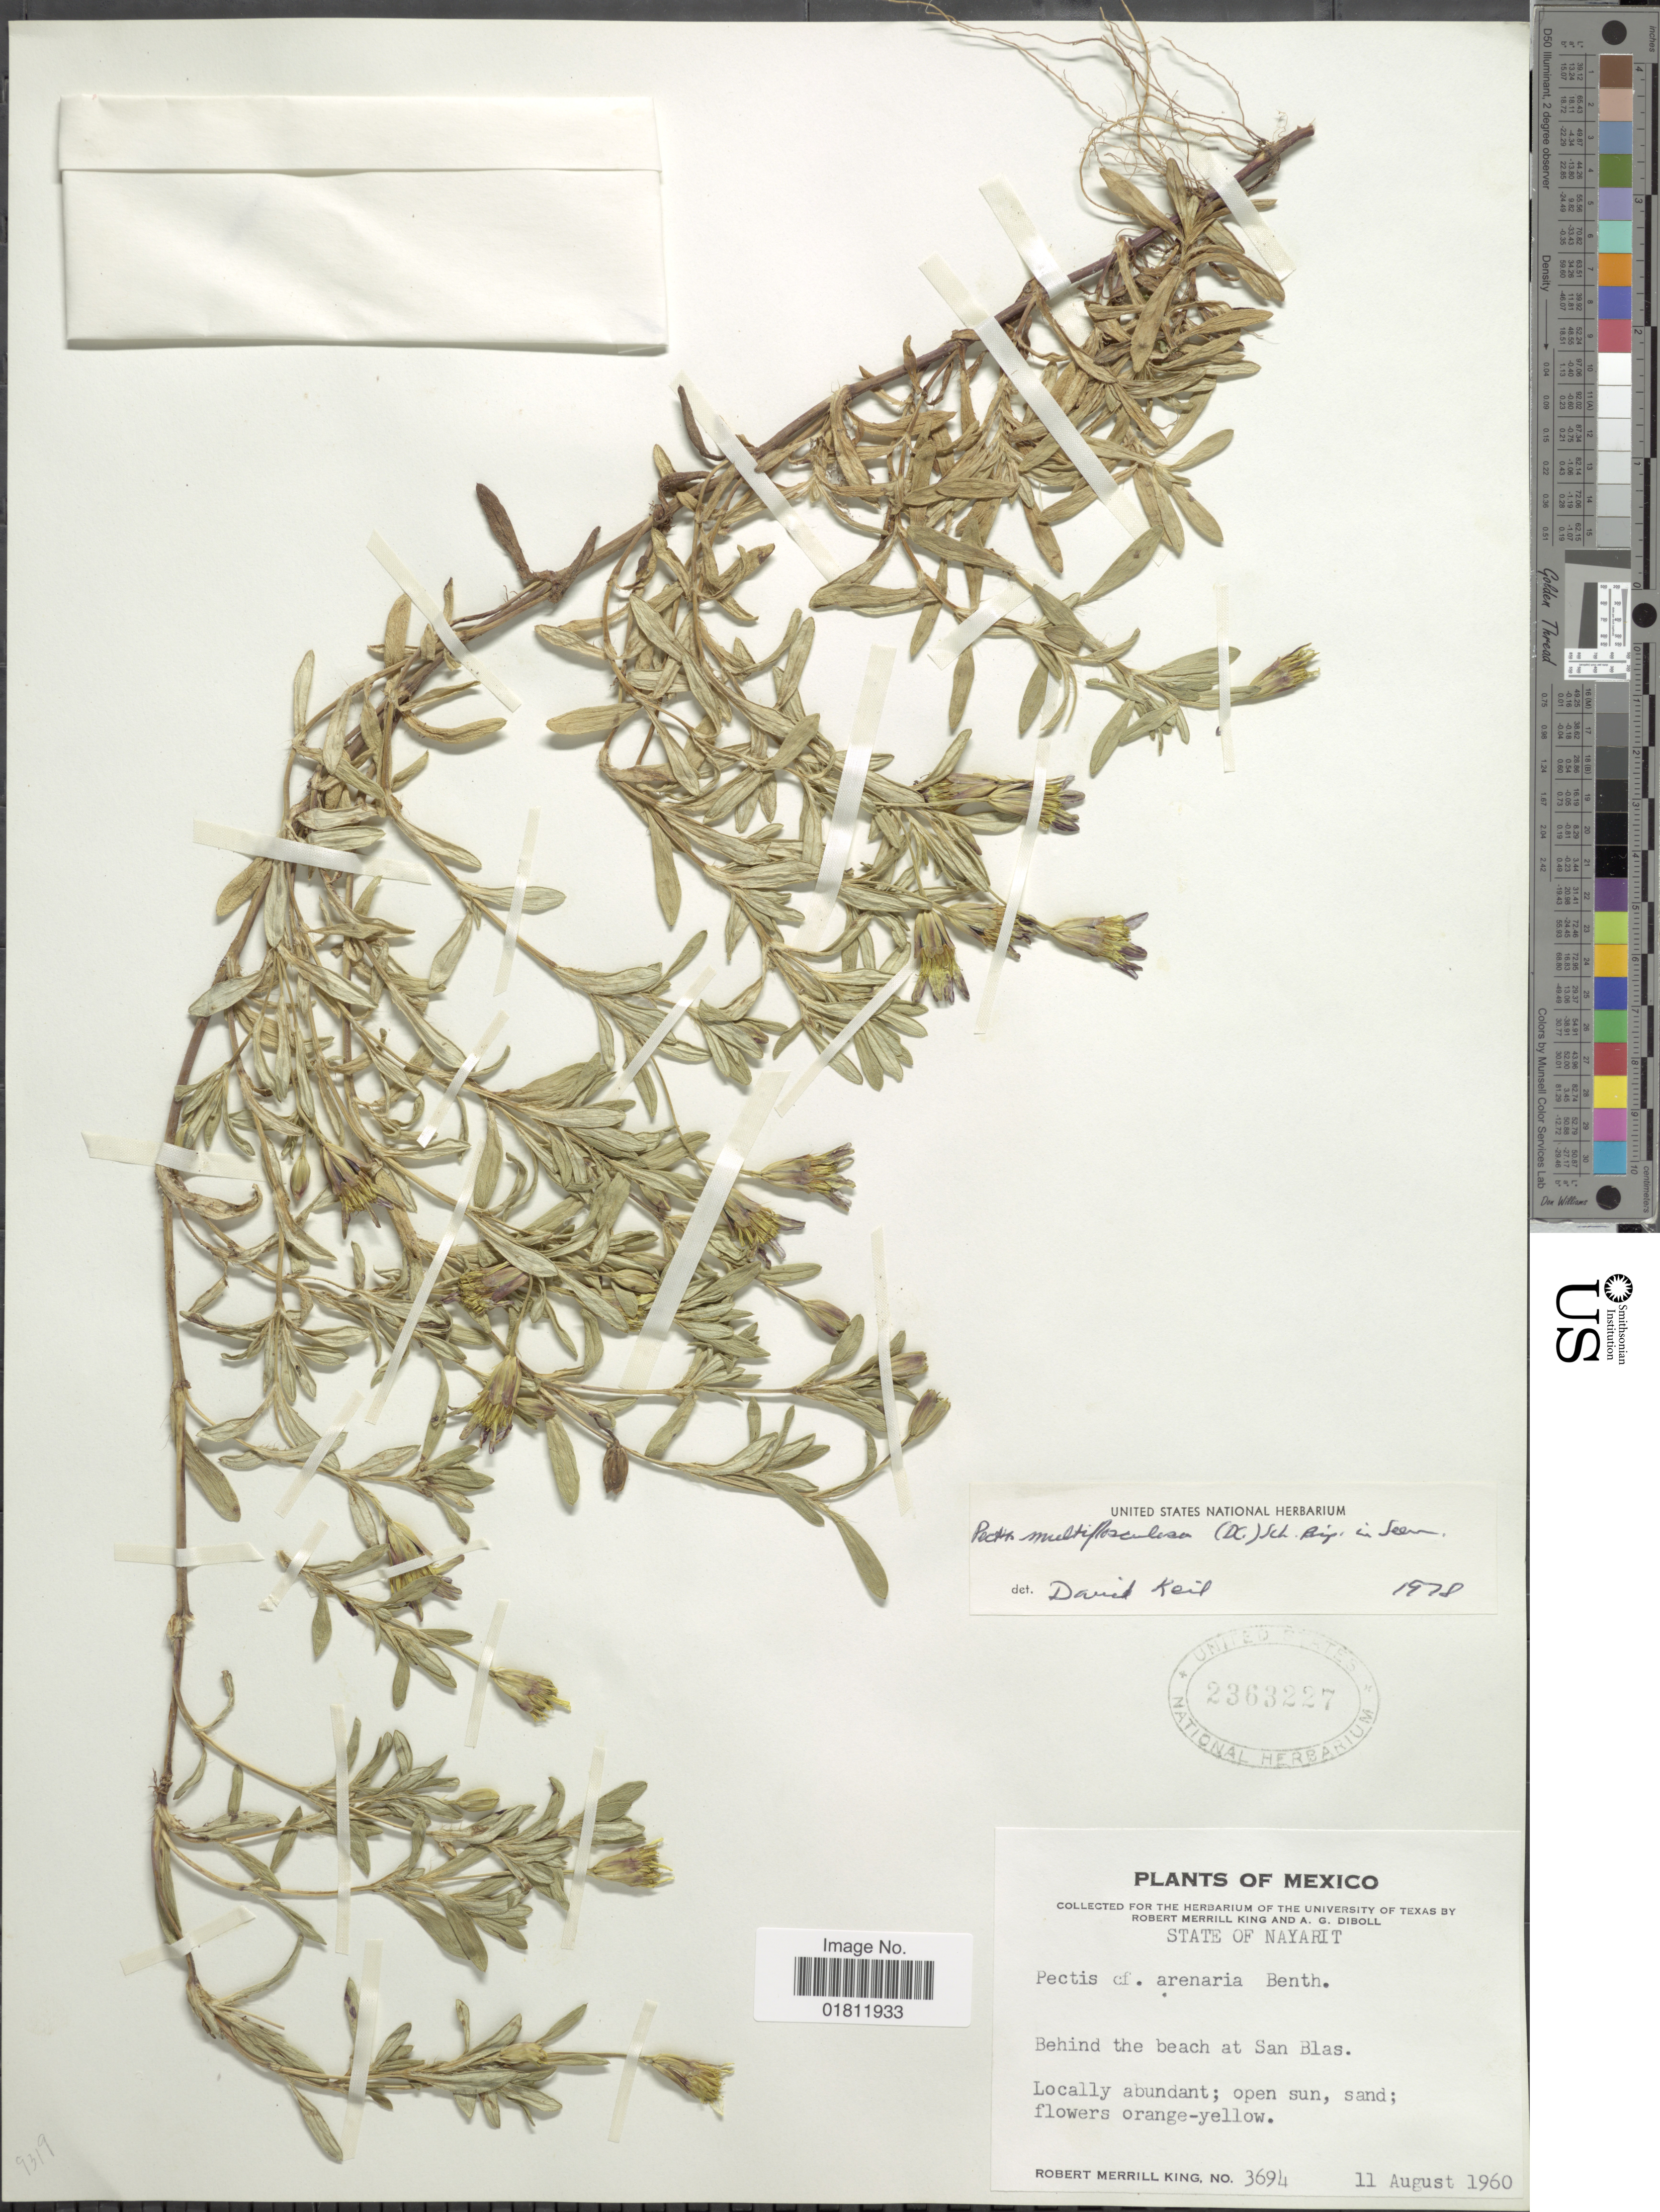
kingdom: Plantae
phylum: Tracheophyta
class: Magnoliopsida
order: Asterales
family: Asteraceae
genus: Pectis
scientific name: Pectis multiflosculosa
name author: (DC.) Sch. Bip.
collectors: R. M. King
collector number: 3694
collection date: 1960-08-11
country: Mexico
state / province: Nayarit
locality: State of Nayarit. Behind the beach at San Blas.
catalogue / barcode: US 2363227